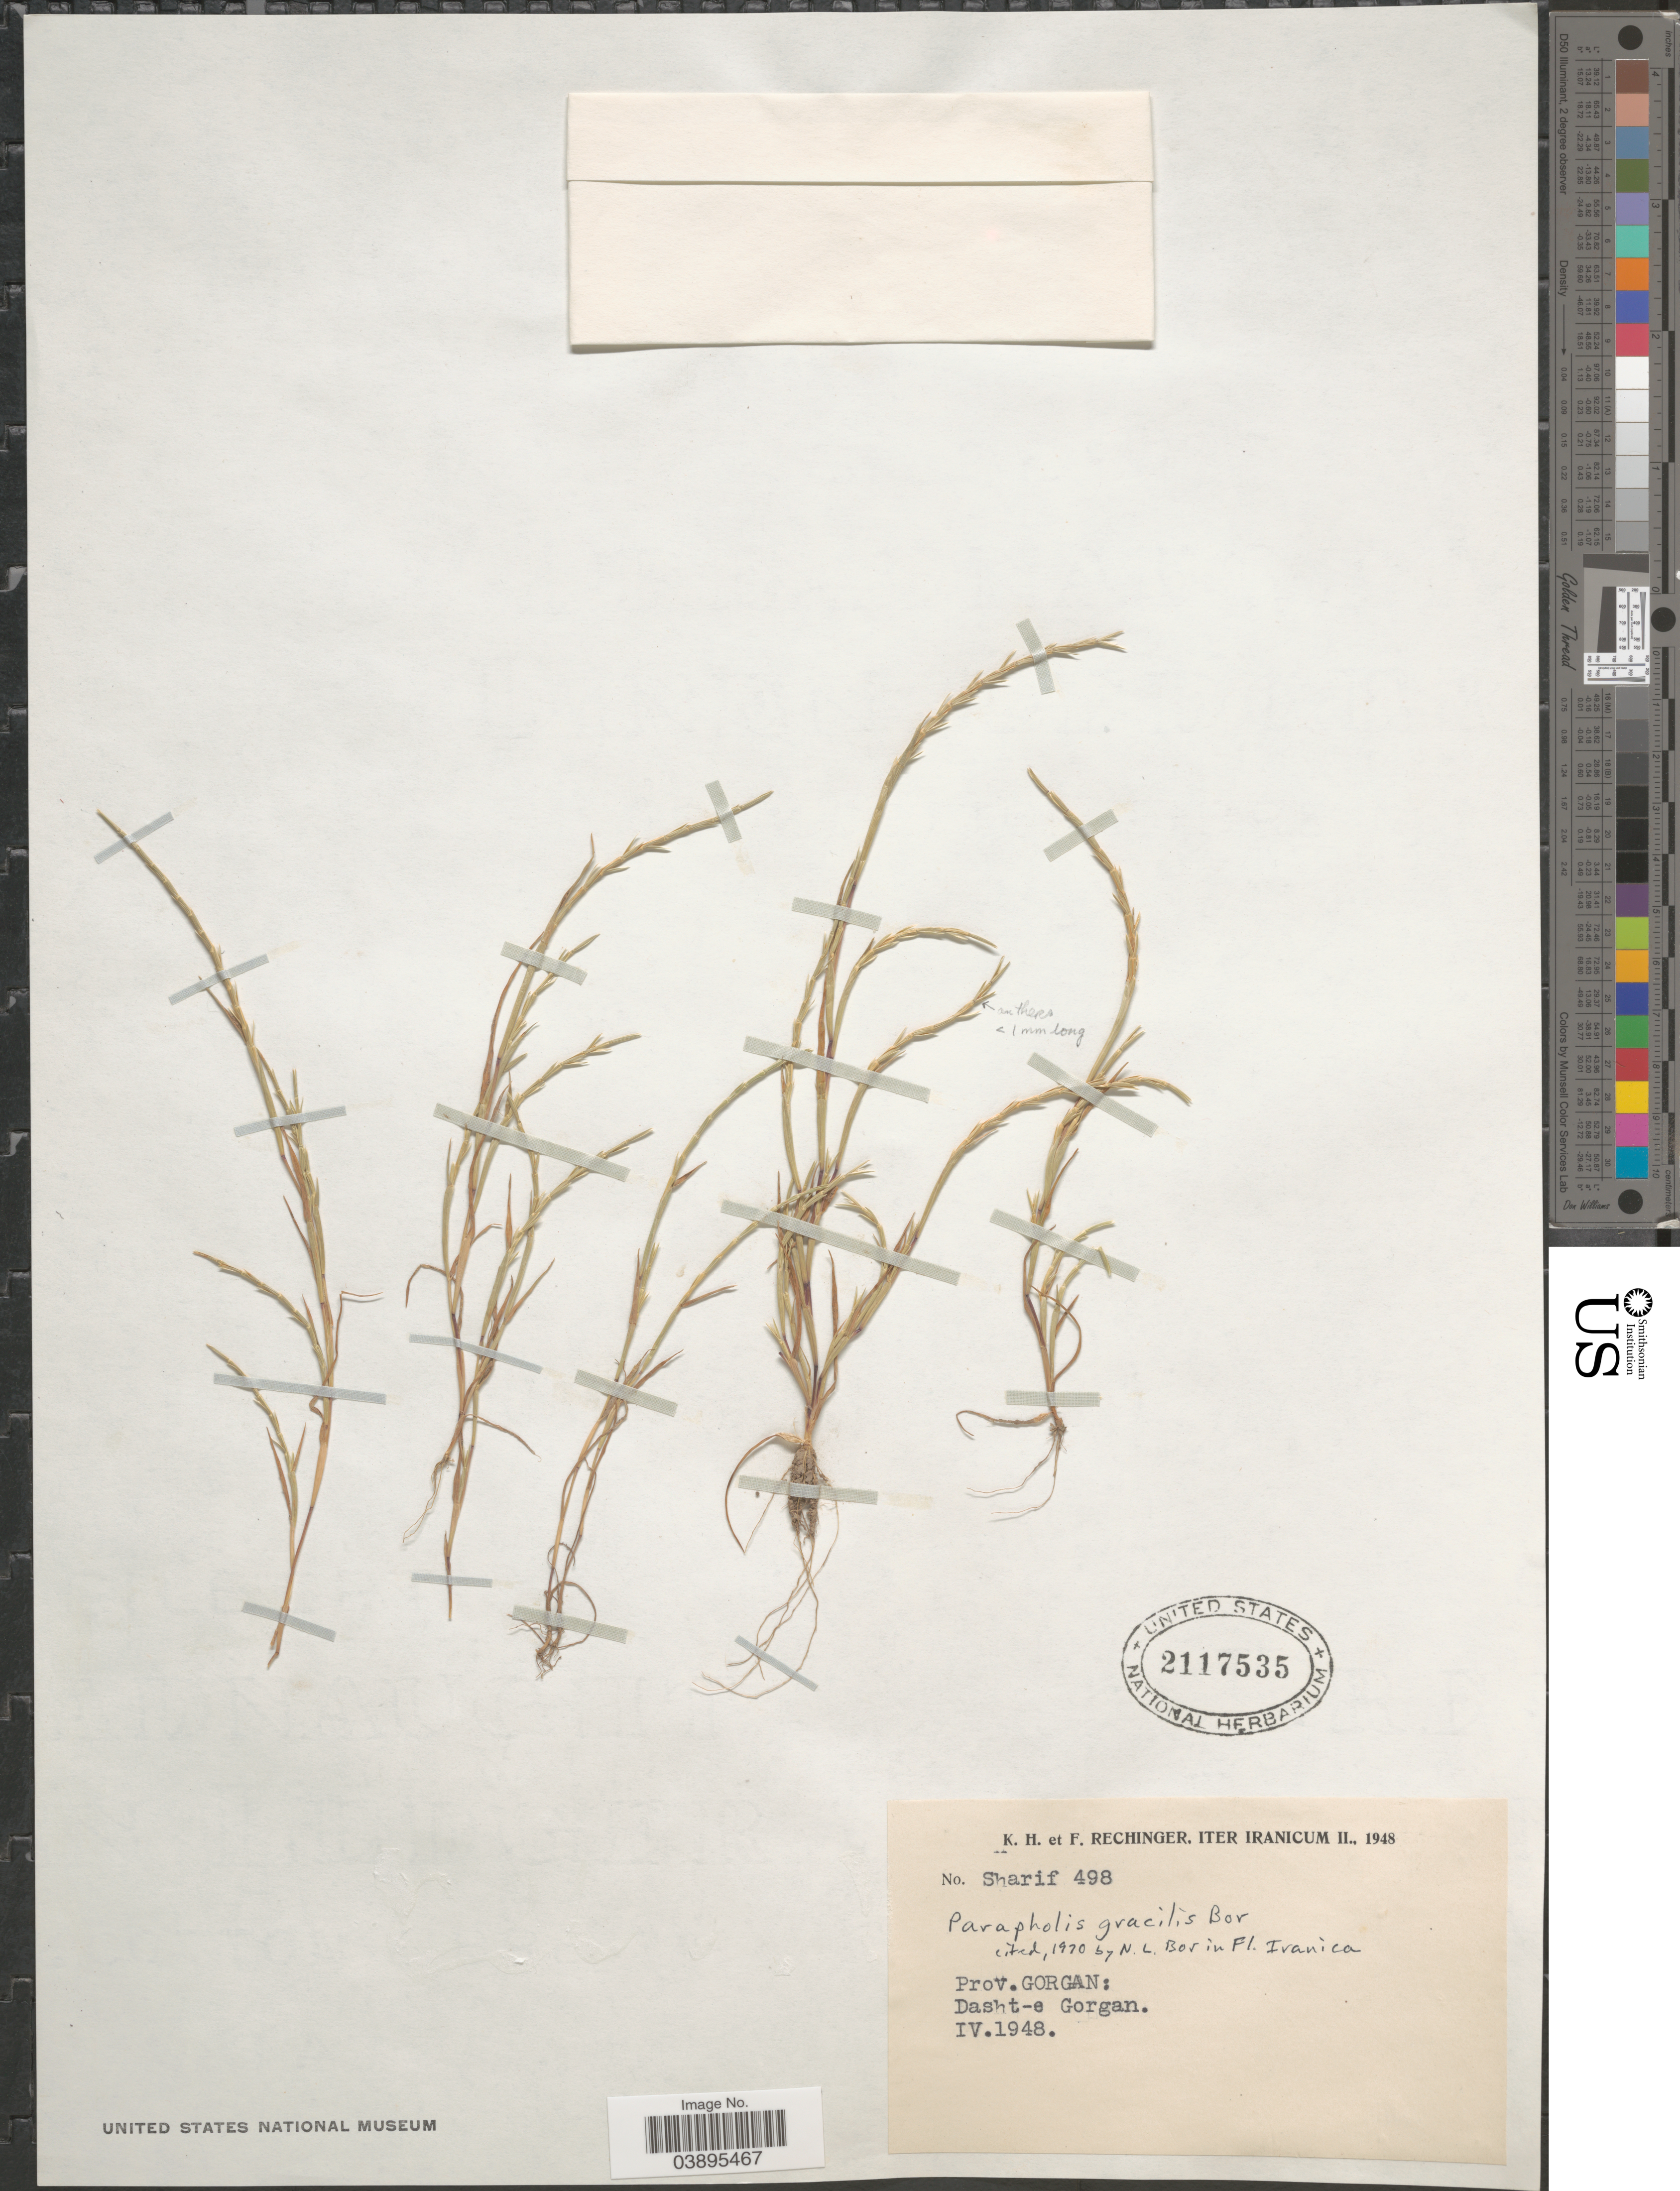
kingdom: Plantae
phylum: Tracheophyta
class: Liliopsida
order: Poales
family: Poaceae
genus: Parapholis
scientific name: Parapholis incurva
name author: (L.) C.E. Hubb.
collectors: K. H. Rechinger & F. Rechinger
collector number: Sharif 498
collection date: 1948-04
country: Iran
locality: Iter Iranicum. Prov. Gorgan: Dasht-e Gorgan.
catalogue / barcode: US 2117535